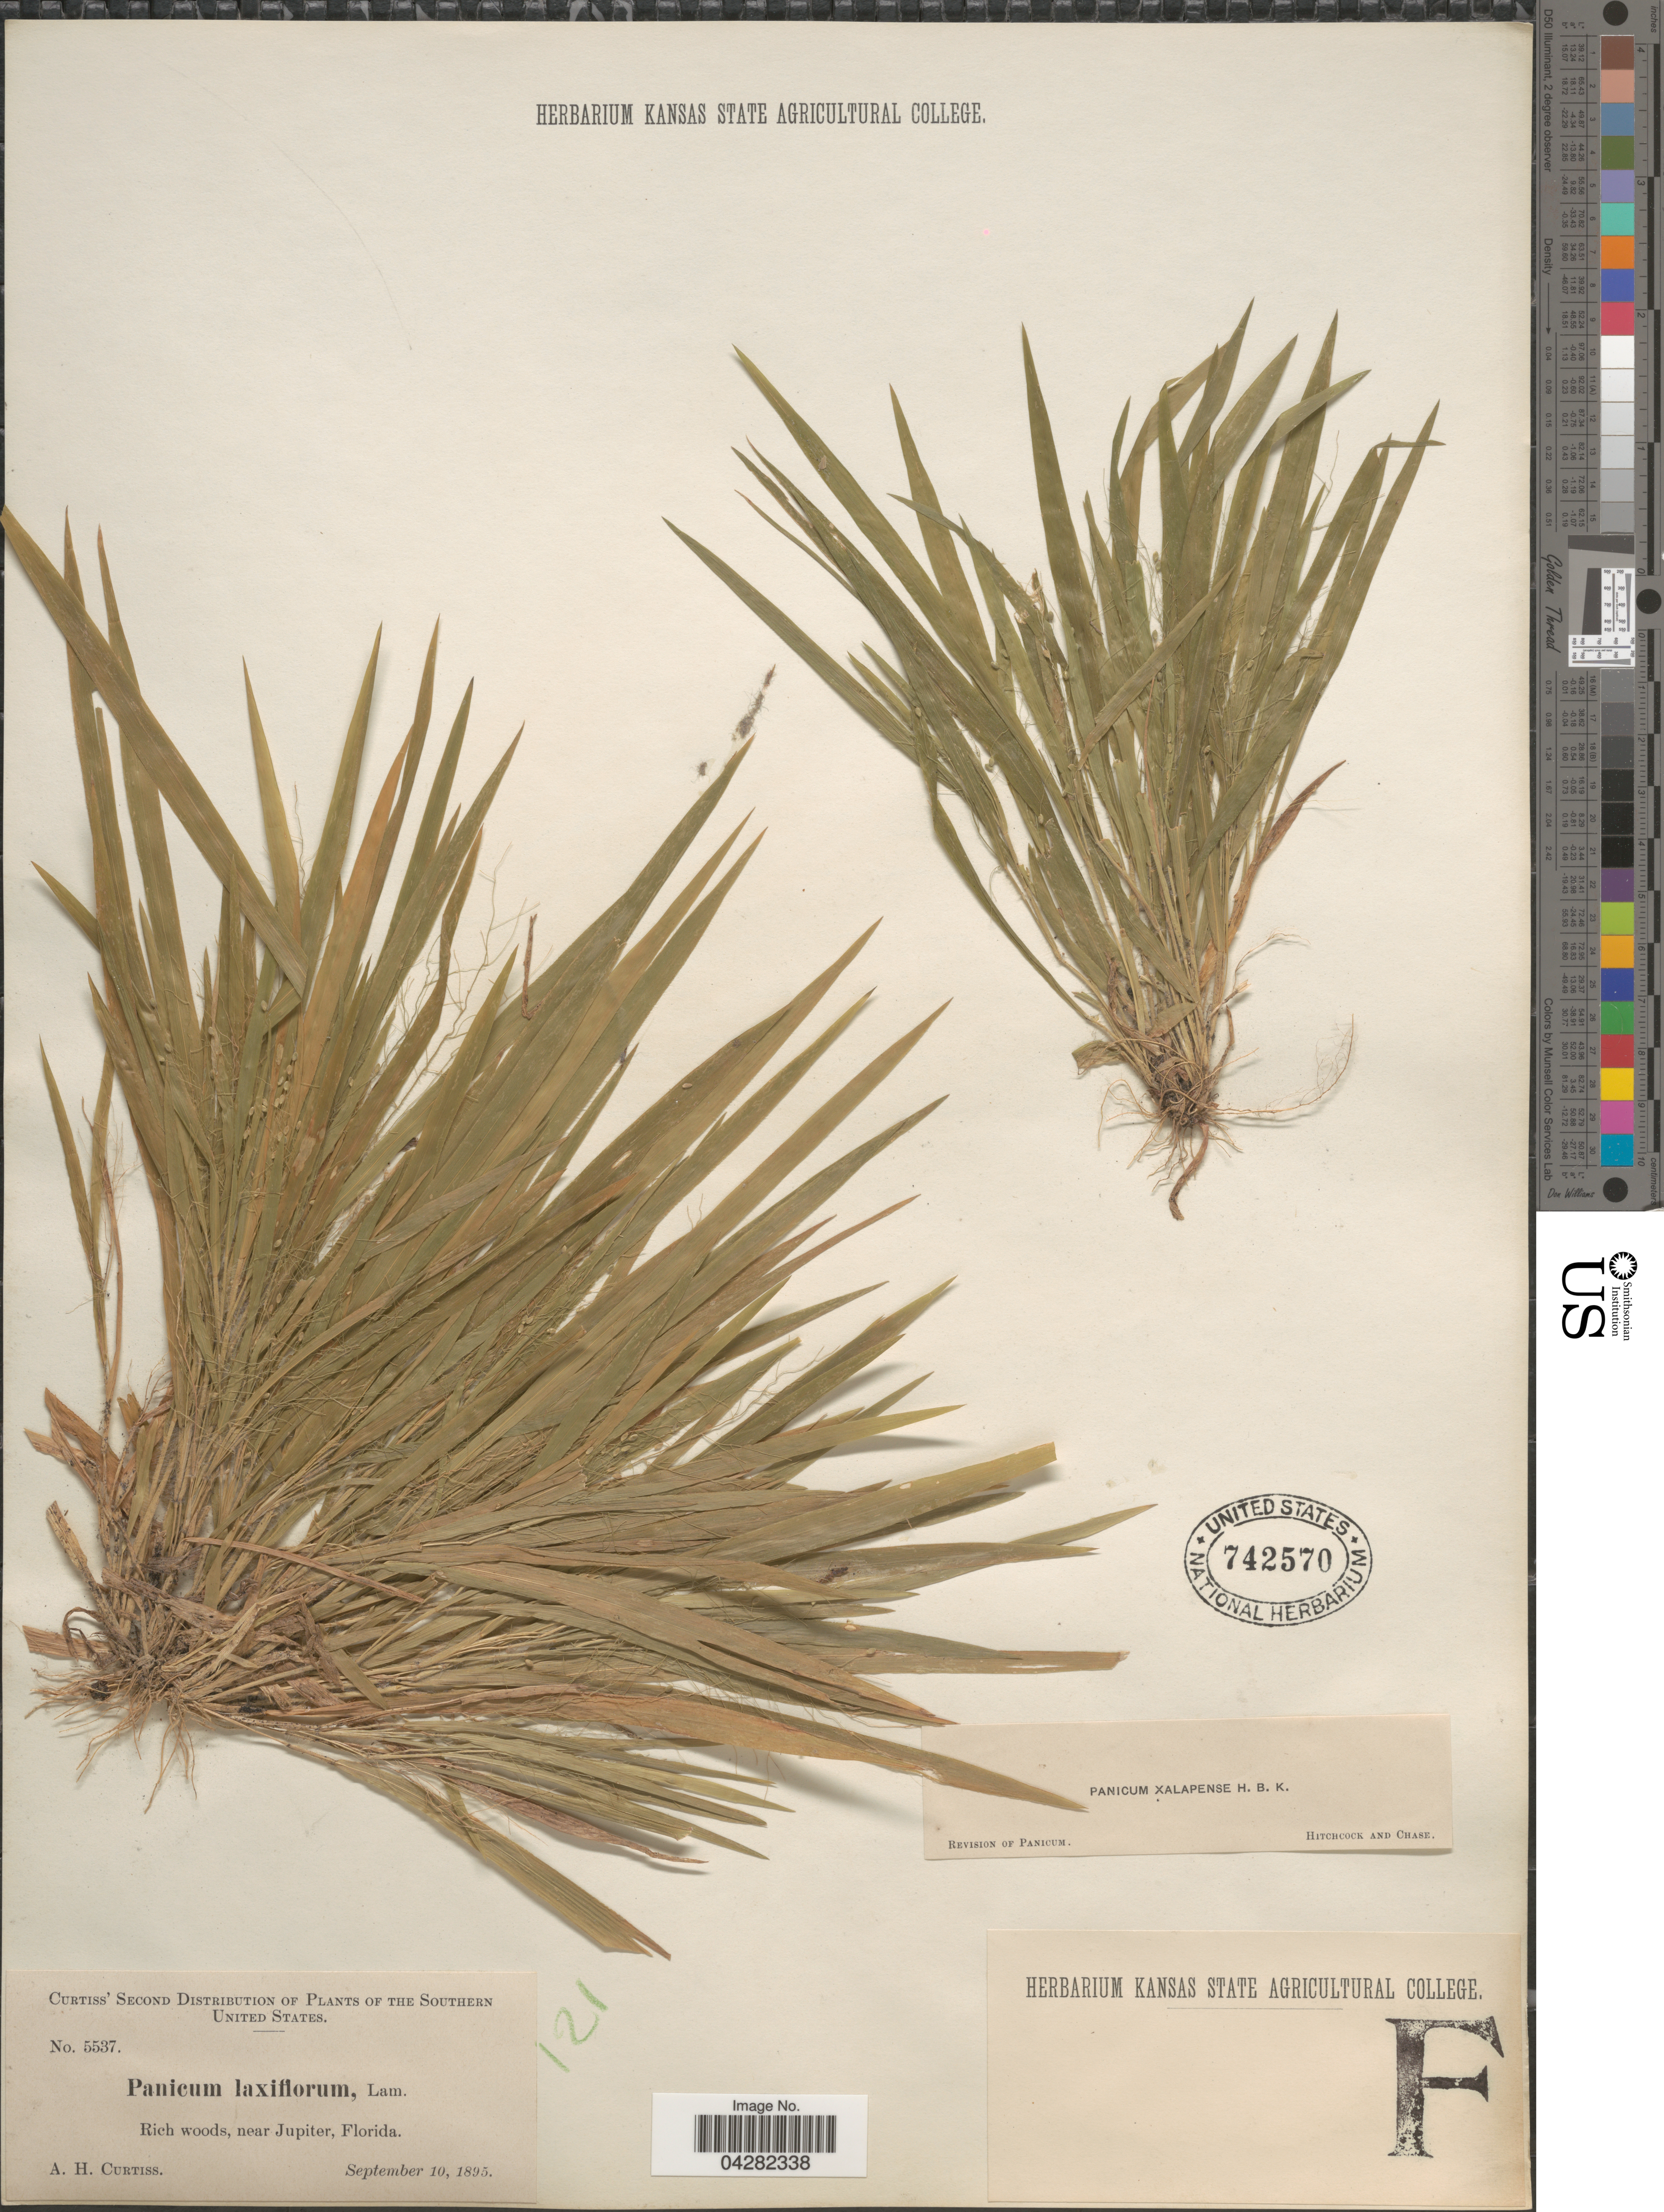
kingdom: Plantae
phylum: Tracheophyta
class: Liliopsida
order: Poales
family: Poaceae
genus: Dichanthelium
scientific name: Dichanthelium laxiflorum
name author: (Lam.) Gould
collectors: A. H. Curtiss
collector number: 5537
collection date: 1895-09-10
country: United States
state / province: Florida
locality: Southern United States. Rich woods, near Jupiter.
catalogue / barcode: US 742570